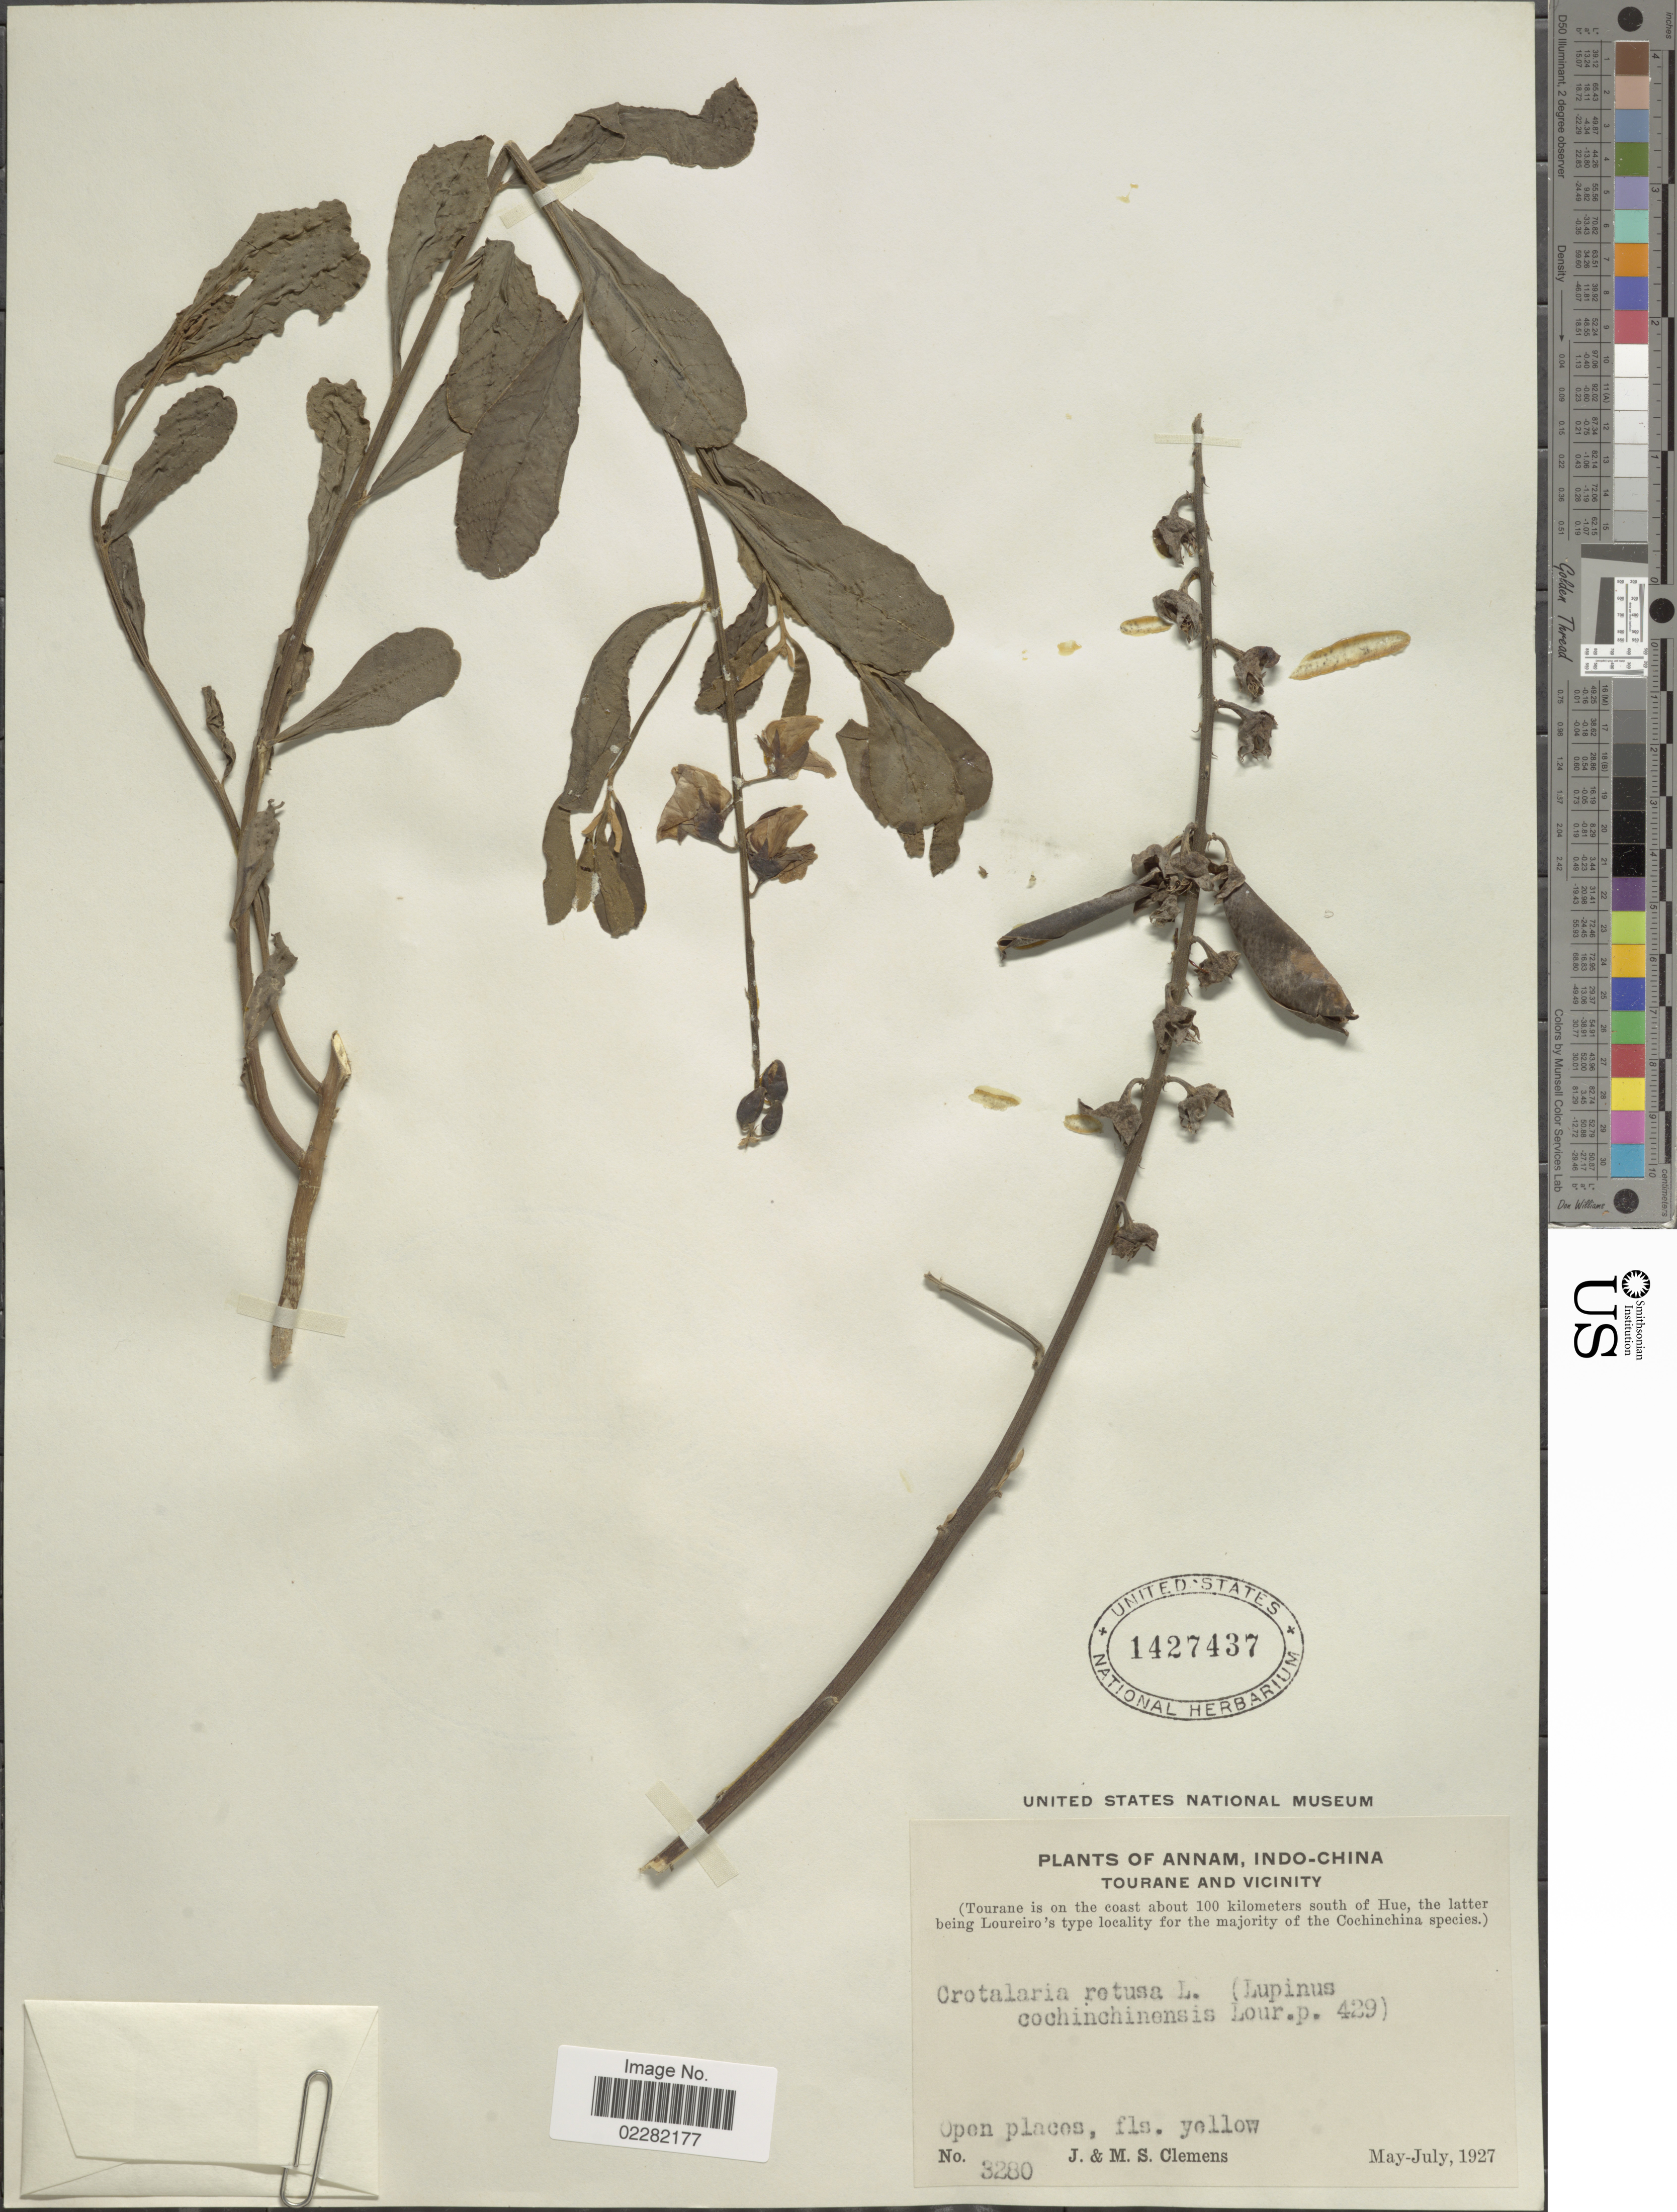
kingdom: Plantae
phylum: Tracheophyta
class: Magnoliopsida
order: Fabales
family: Fabaceae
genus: Crotalaria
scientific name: Crotalaria retusa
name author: L.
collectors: J. Clemens & M. S. Clemens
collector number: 3280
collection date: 1927-05/1927-07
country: Vietnam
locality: Annam, Indo-China Tourane and vicinity. (Tourane is on the coast about 100 kilometers south of Hue, the latter being Loureiro's )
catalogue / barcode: US 1427437